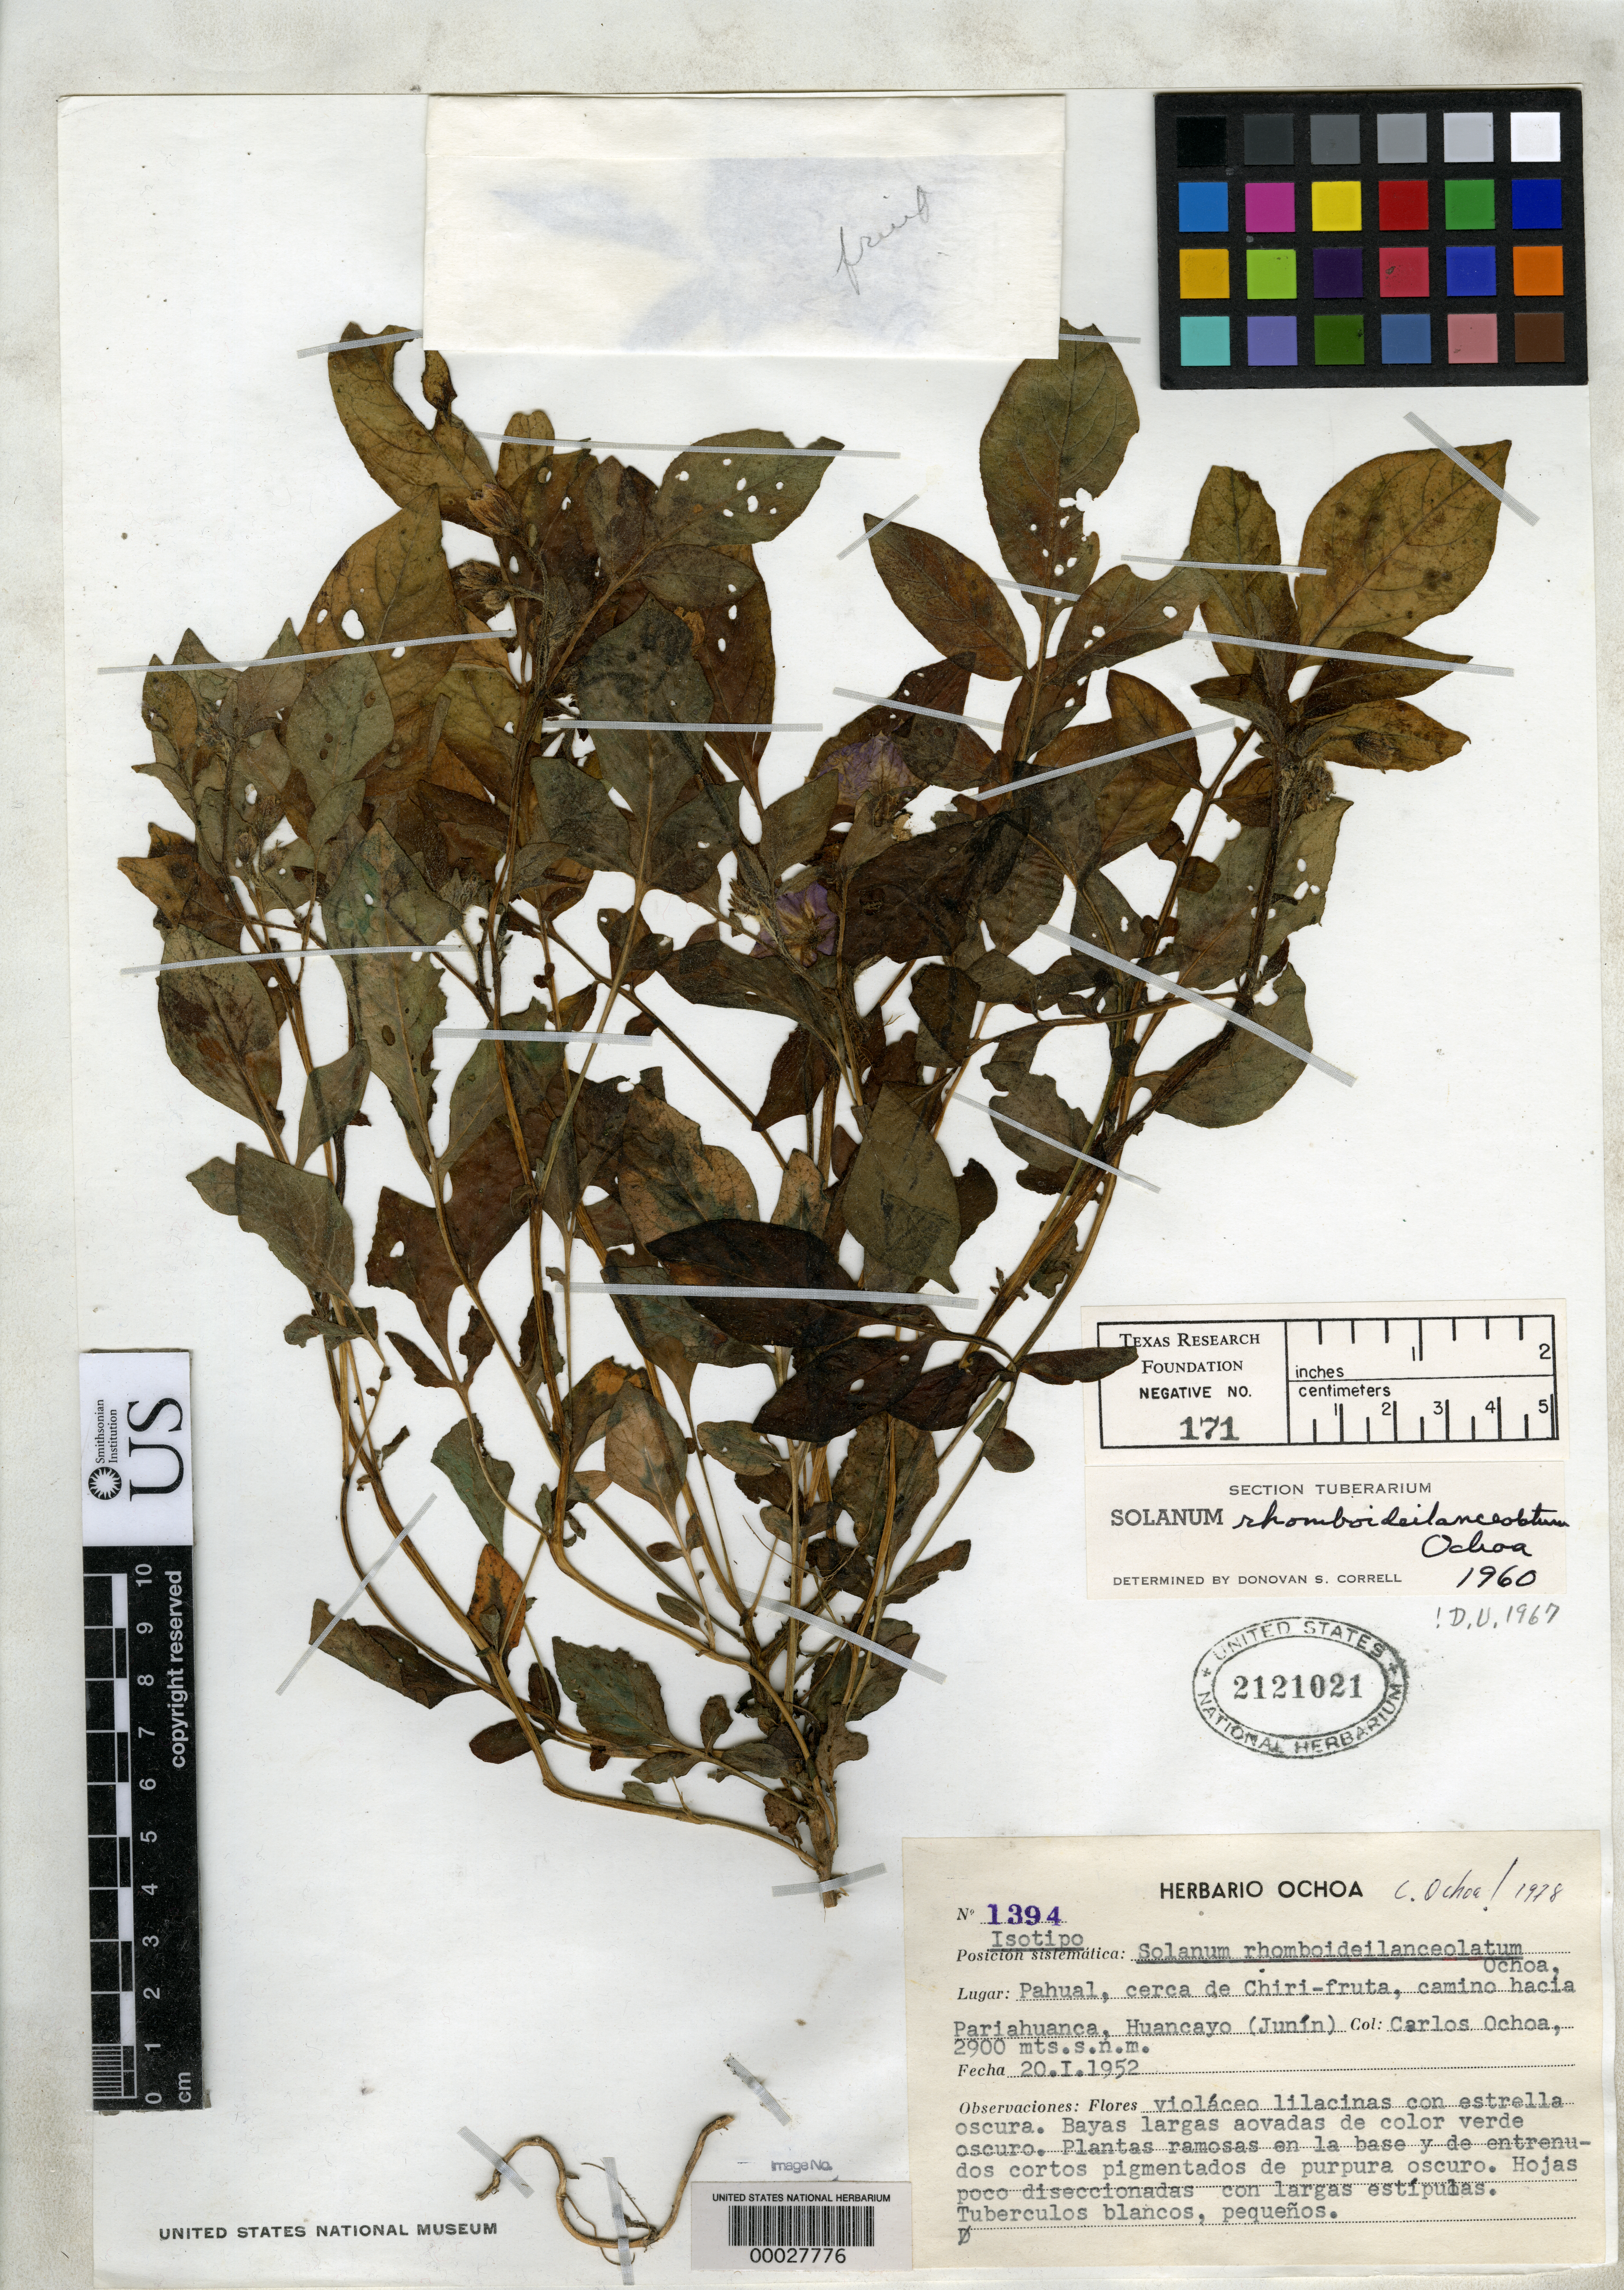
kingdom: Plantae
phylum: Tracheophyta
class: Magnoliopsida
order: Solanales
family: Solanaceae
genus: Solanum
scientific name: Solanum rhomboideilanceolatum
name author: Ochoa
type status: Isotype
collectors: C. M. Ochoa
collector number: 1934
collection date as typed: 20 Jan 1952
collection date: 1952-01-20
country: Peru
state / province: Junín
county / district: Huancayo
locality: Pahual, cerca de Chiri-fruta, camino hacia, Pariahuanca.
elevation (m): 2900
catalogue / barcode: US 2121021